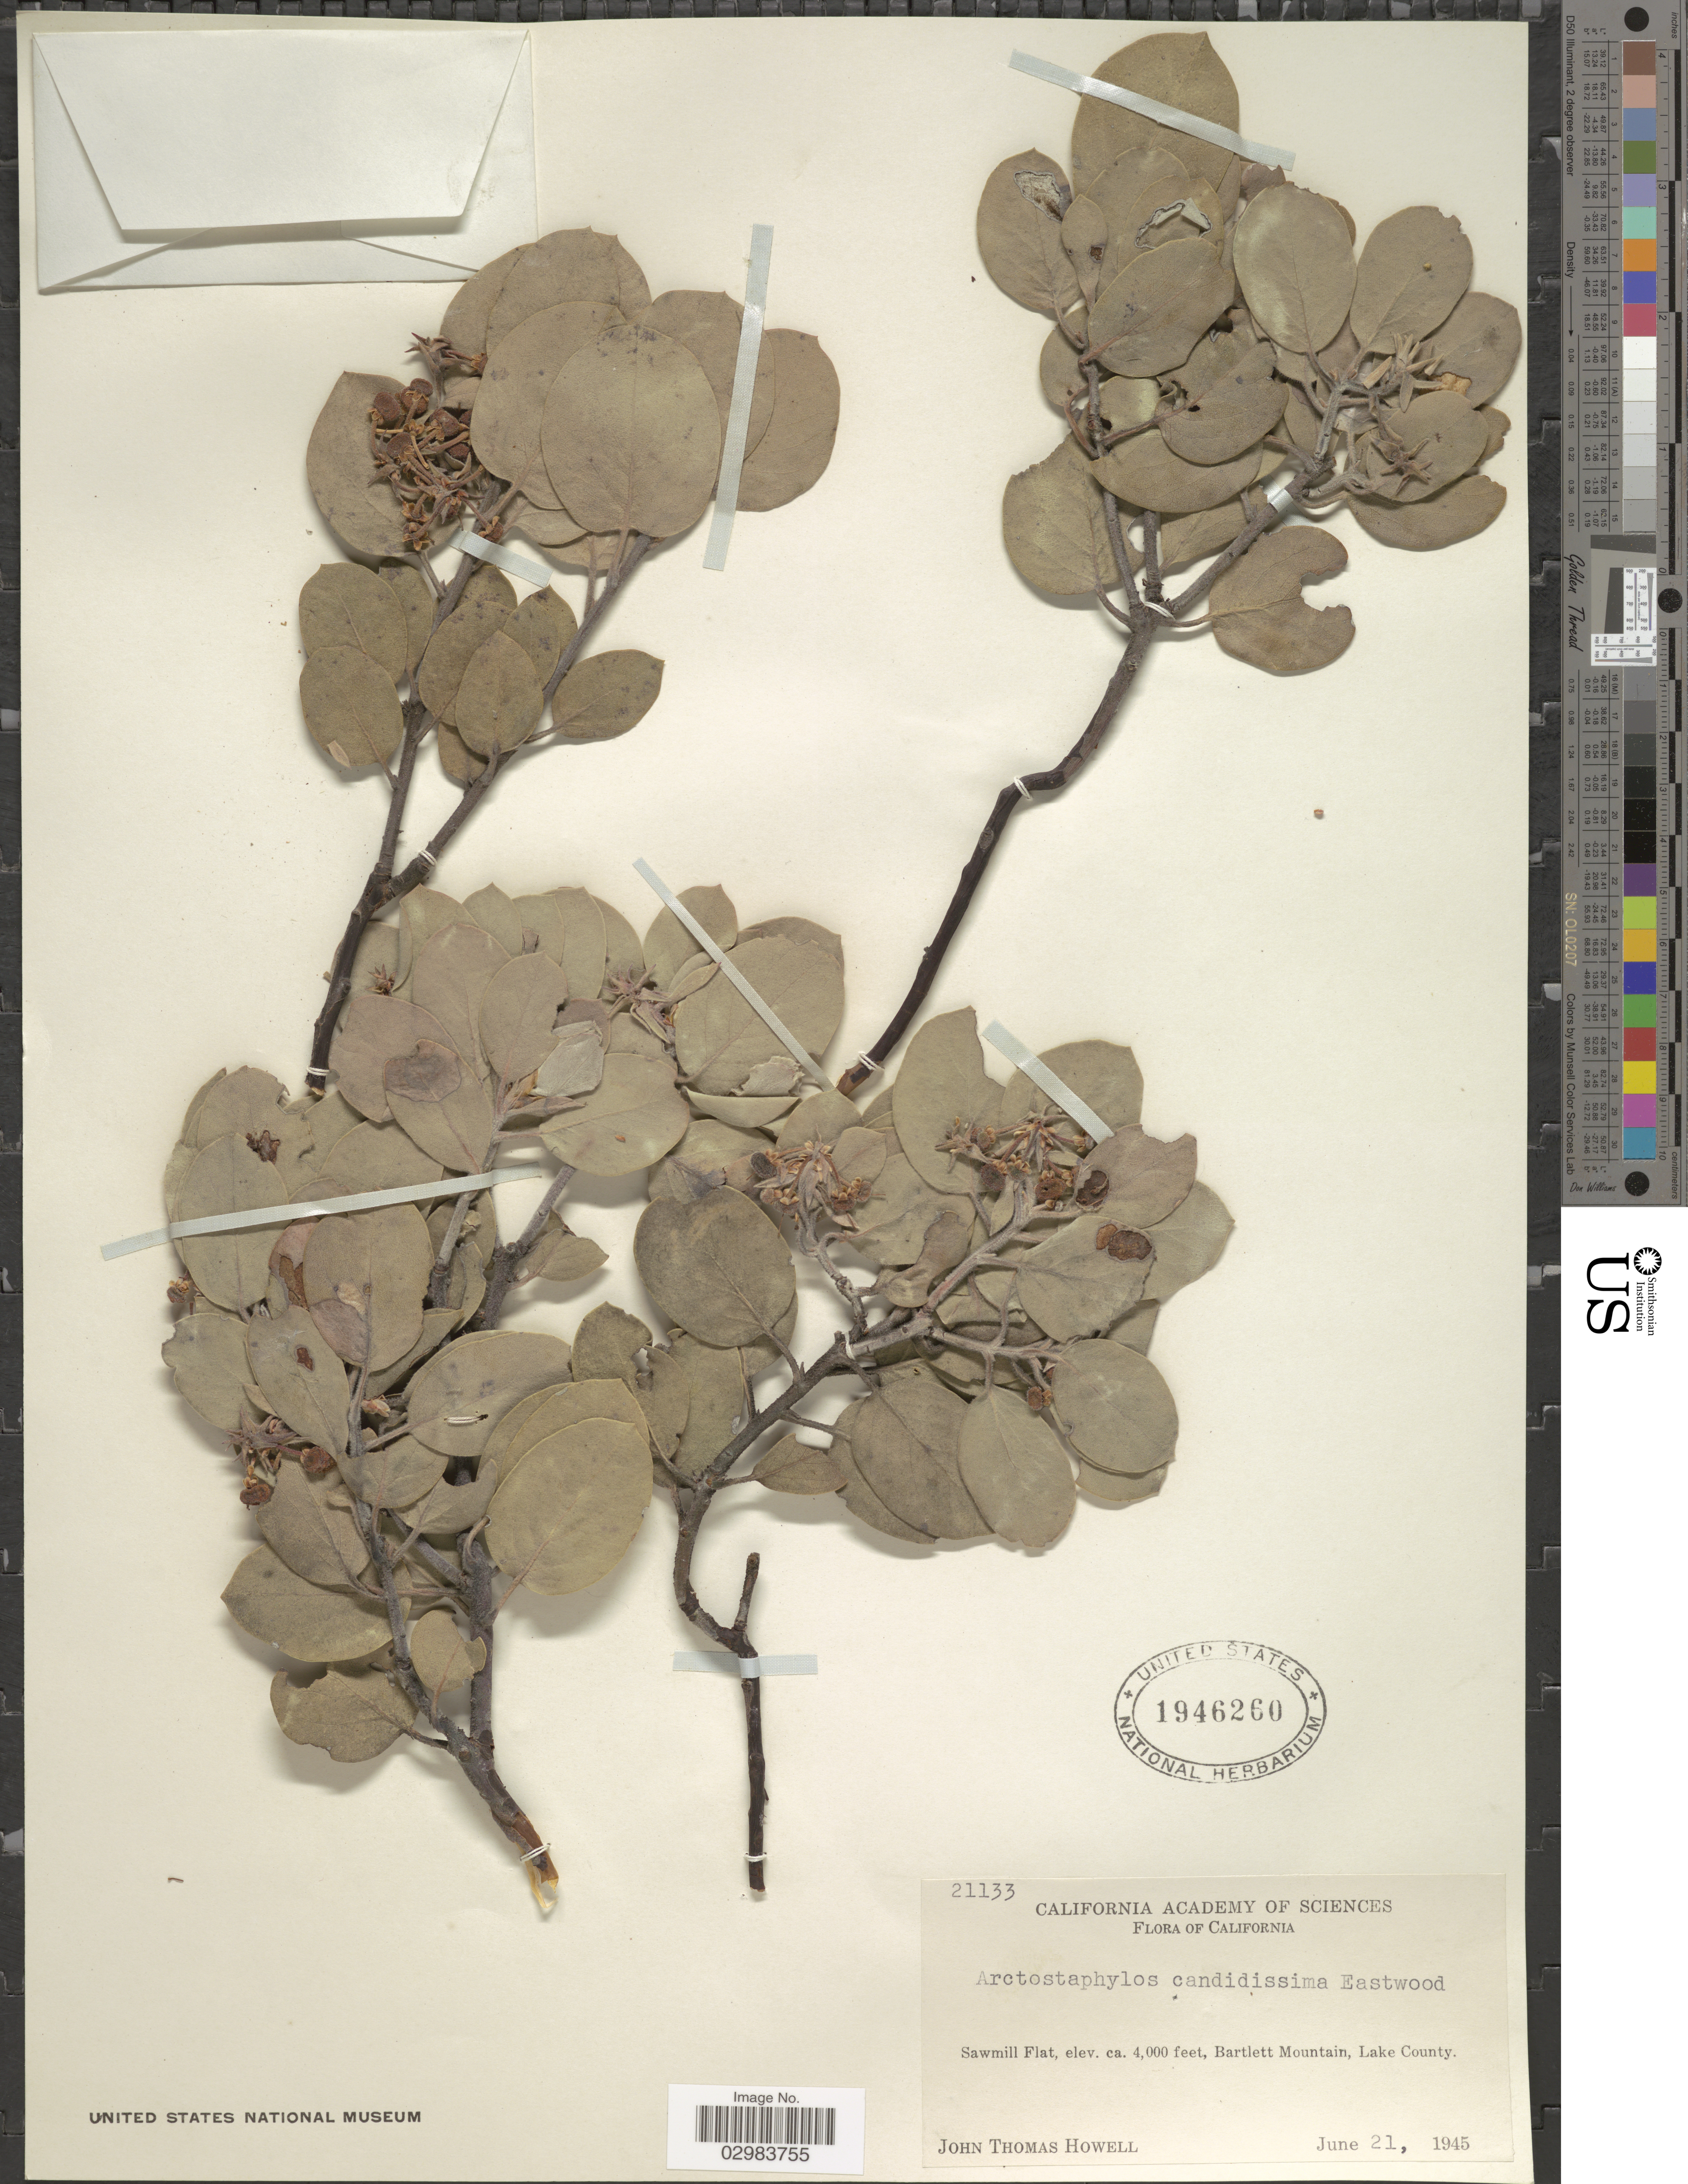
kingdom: Plantae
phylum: Tracheophyta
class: Magnoliopsida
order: Ericales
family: Ericaceae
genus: Arctostaphylos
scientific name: Arctostaphylos candidissima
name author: Eastw.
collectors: J. T. Howell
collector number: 21133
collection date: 1945-06-21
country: United States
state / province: California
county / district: Lake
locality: Sawmill Flat, Bartlett Mountain, Lake County.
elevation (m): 1219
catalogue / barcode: US 1946260